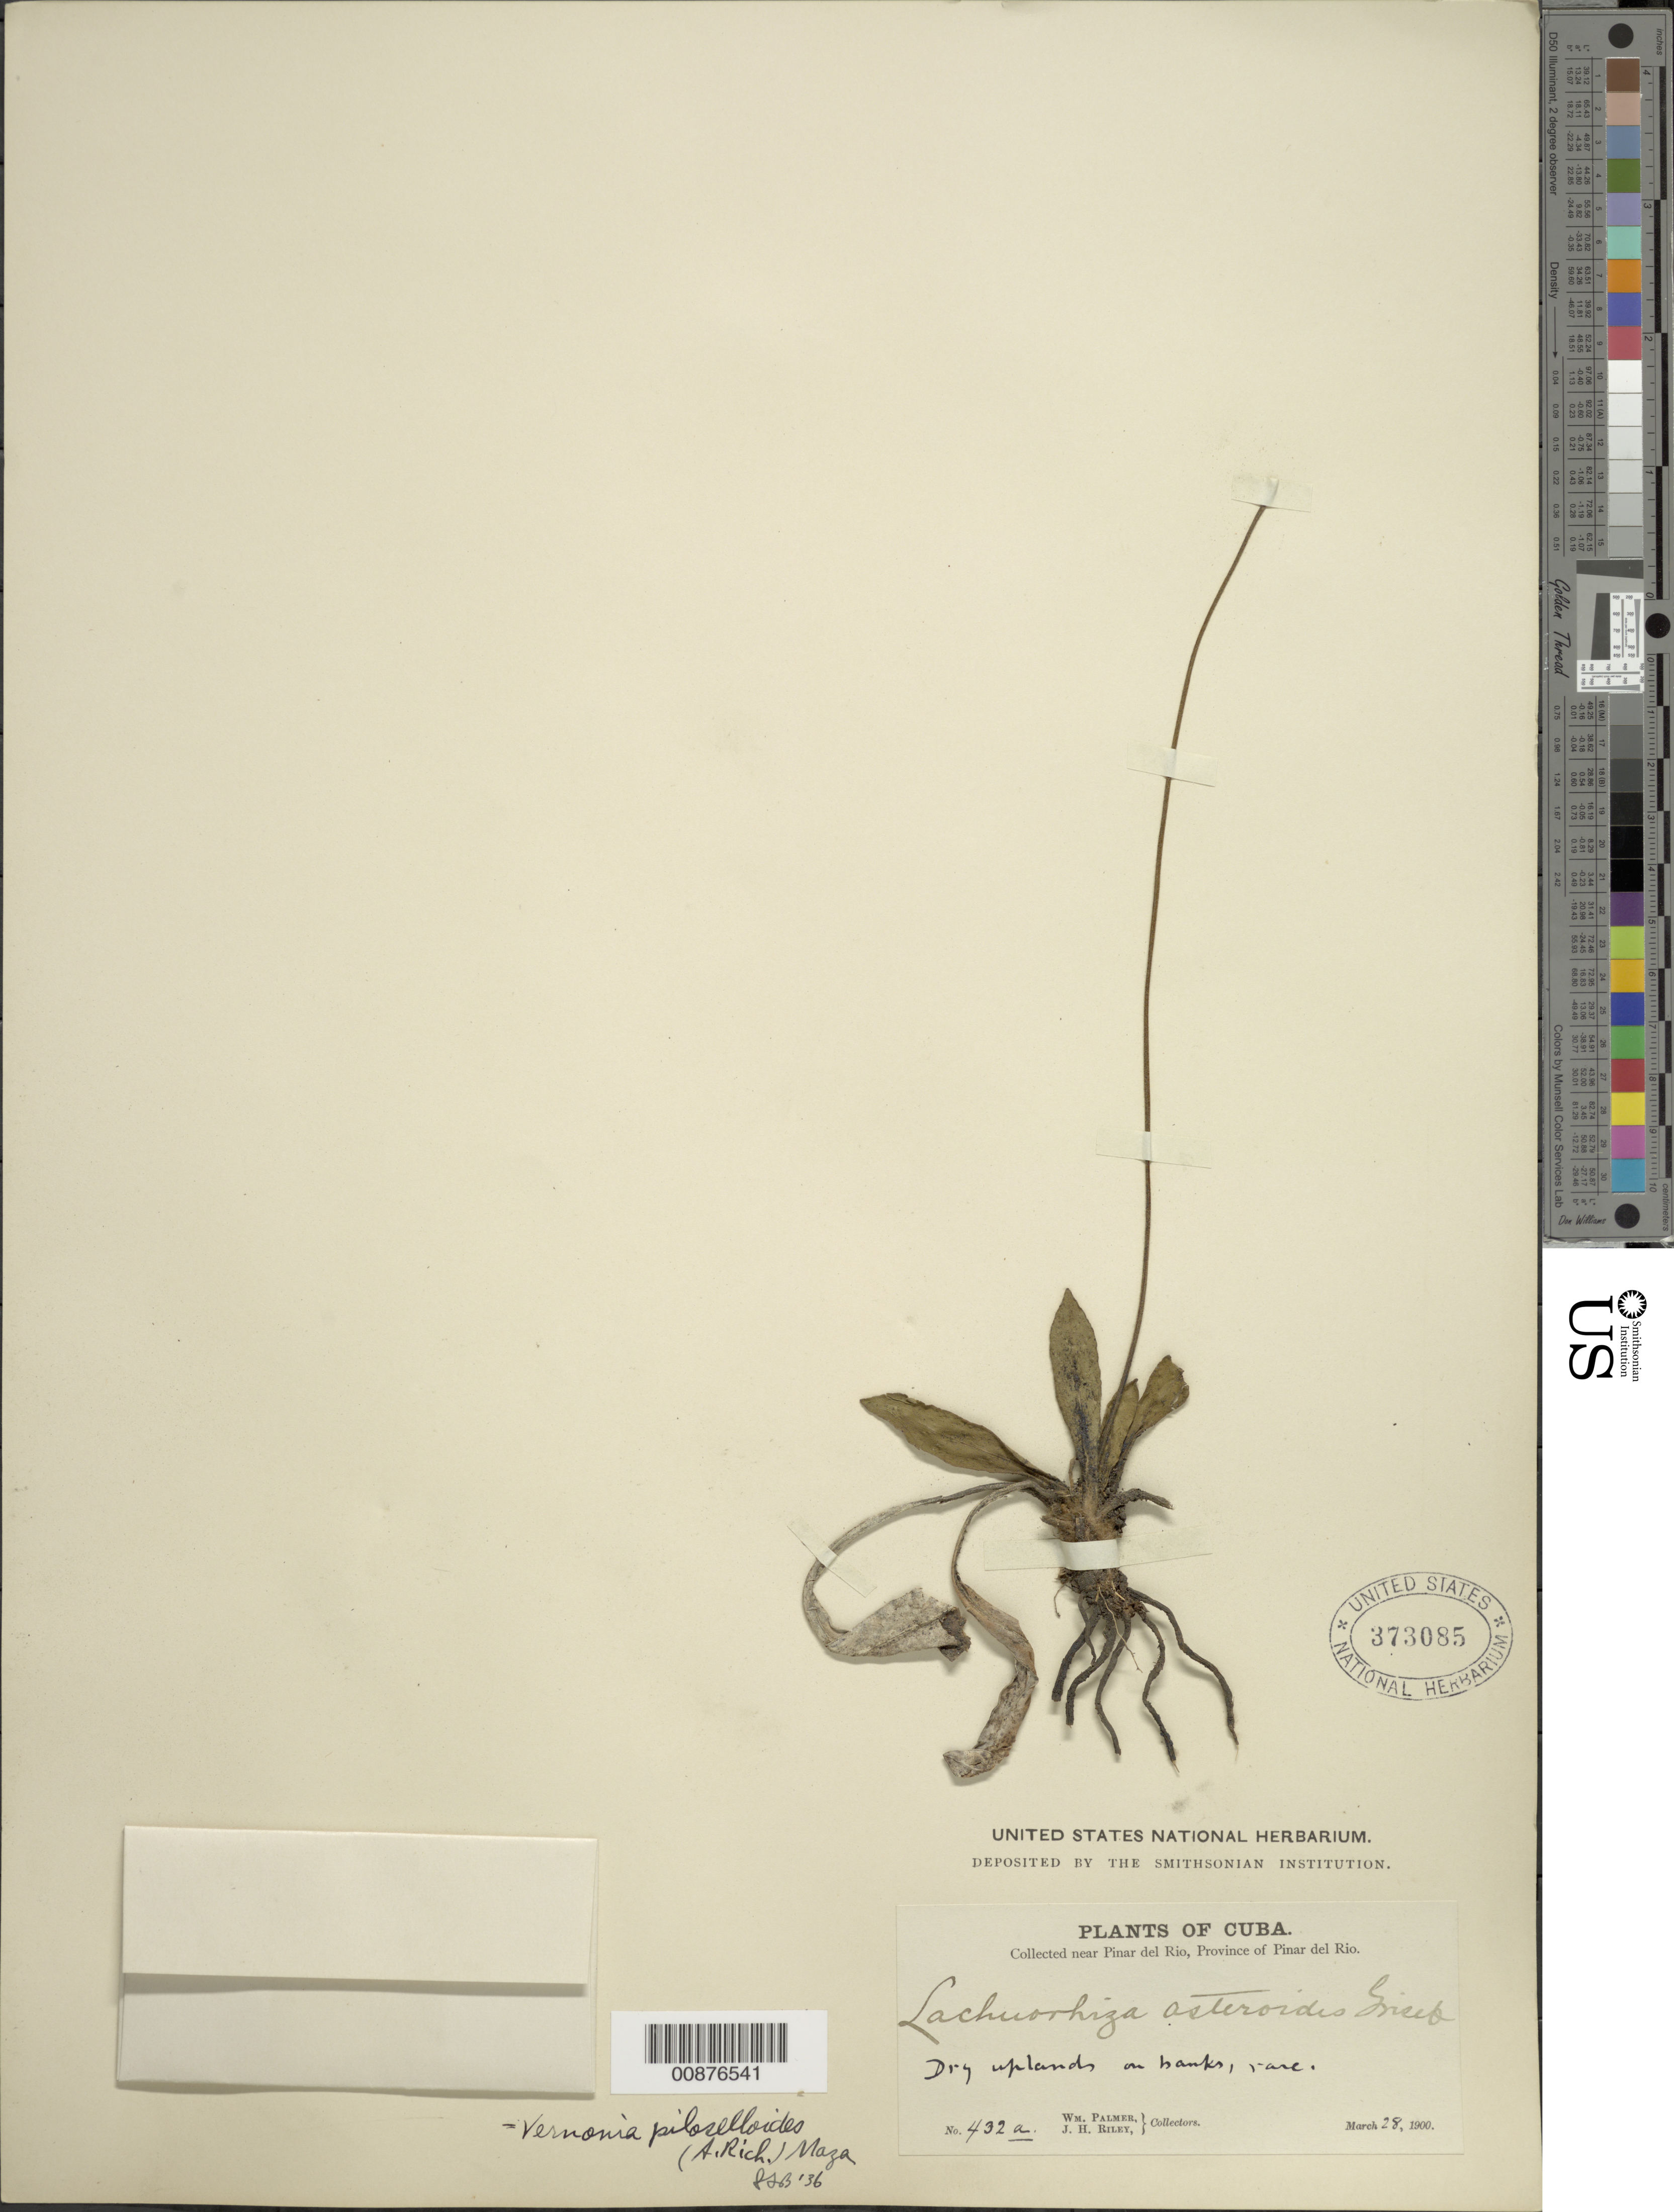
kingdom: Plantae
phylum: Tracheophyta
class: Magnoliopsida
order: Asterales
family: Asteraceae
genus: Lachnorhiza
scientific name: Lachnorhiza piloselloides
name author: A. Rich.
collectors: W. Palmer & J. H. Riley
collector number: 432 a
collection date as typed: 28 Mar 1900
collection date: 1900-03-28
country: Cuba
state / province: Pinar del Río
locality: Near Pinar del Rio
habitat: Dry uplands, on banks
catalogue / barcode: US 373085